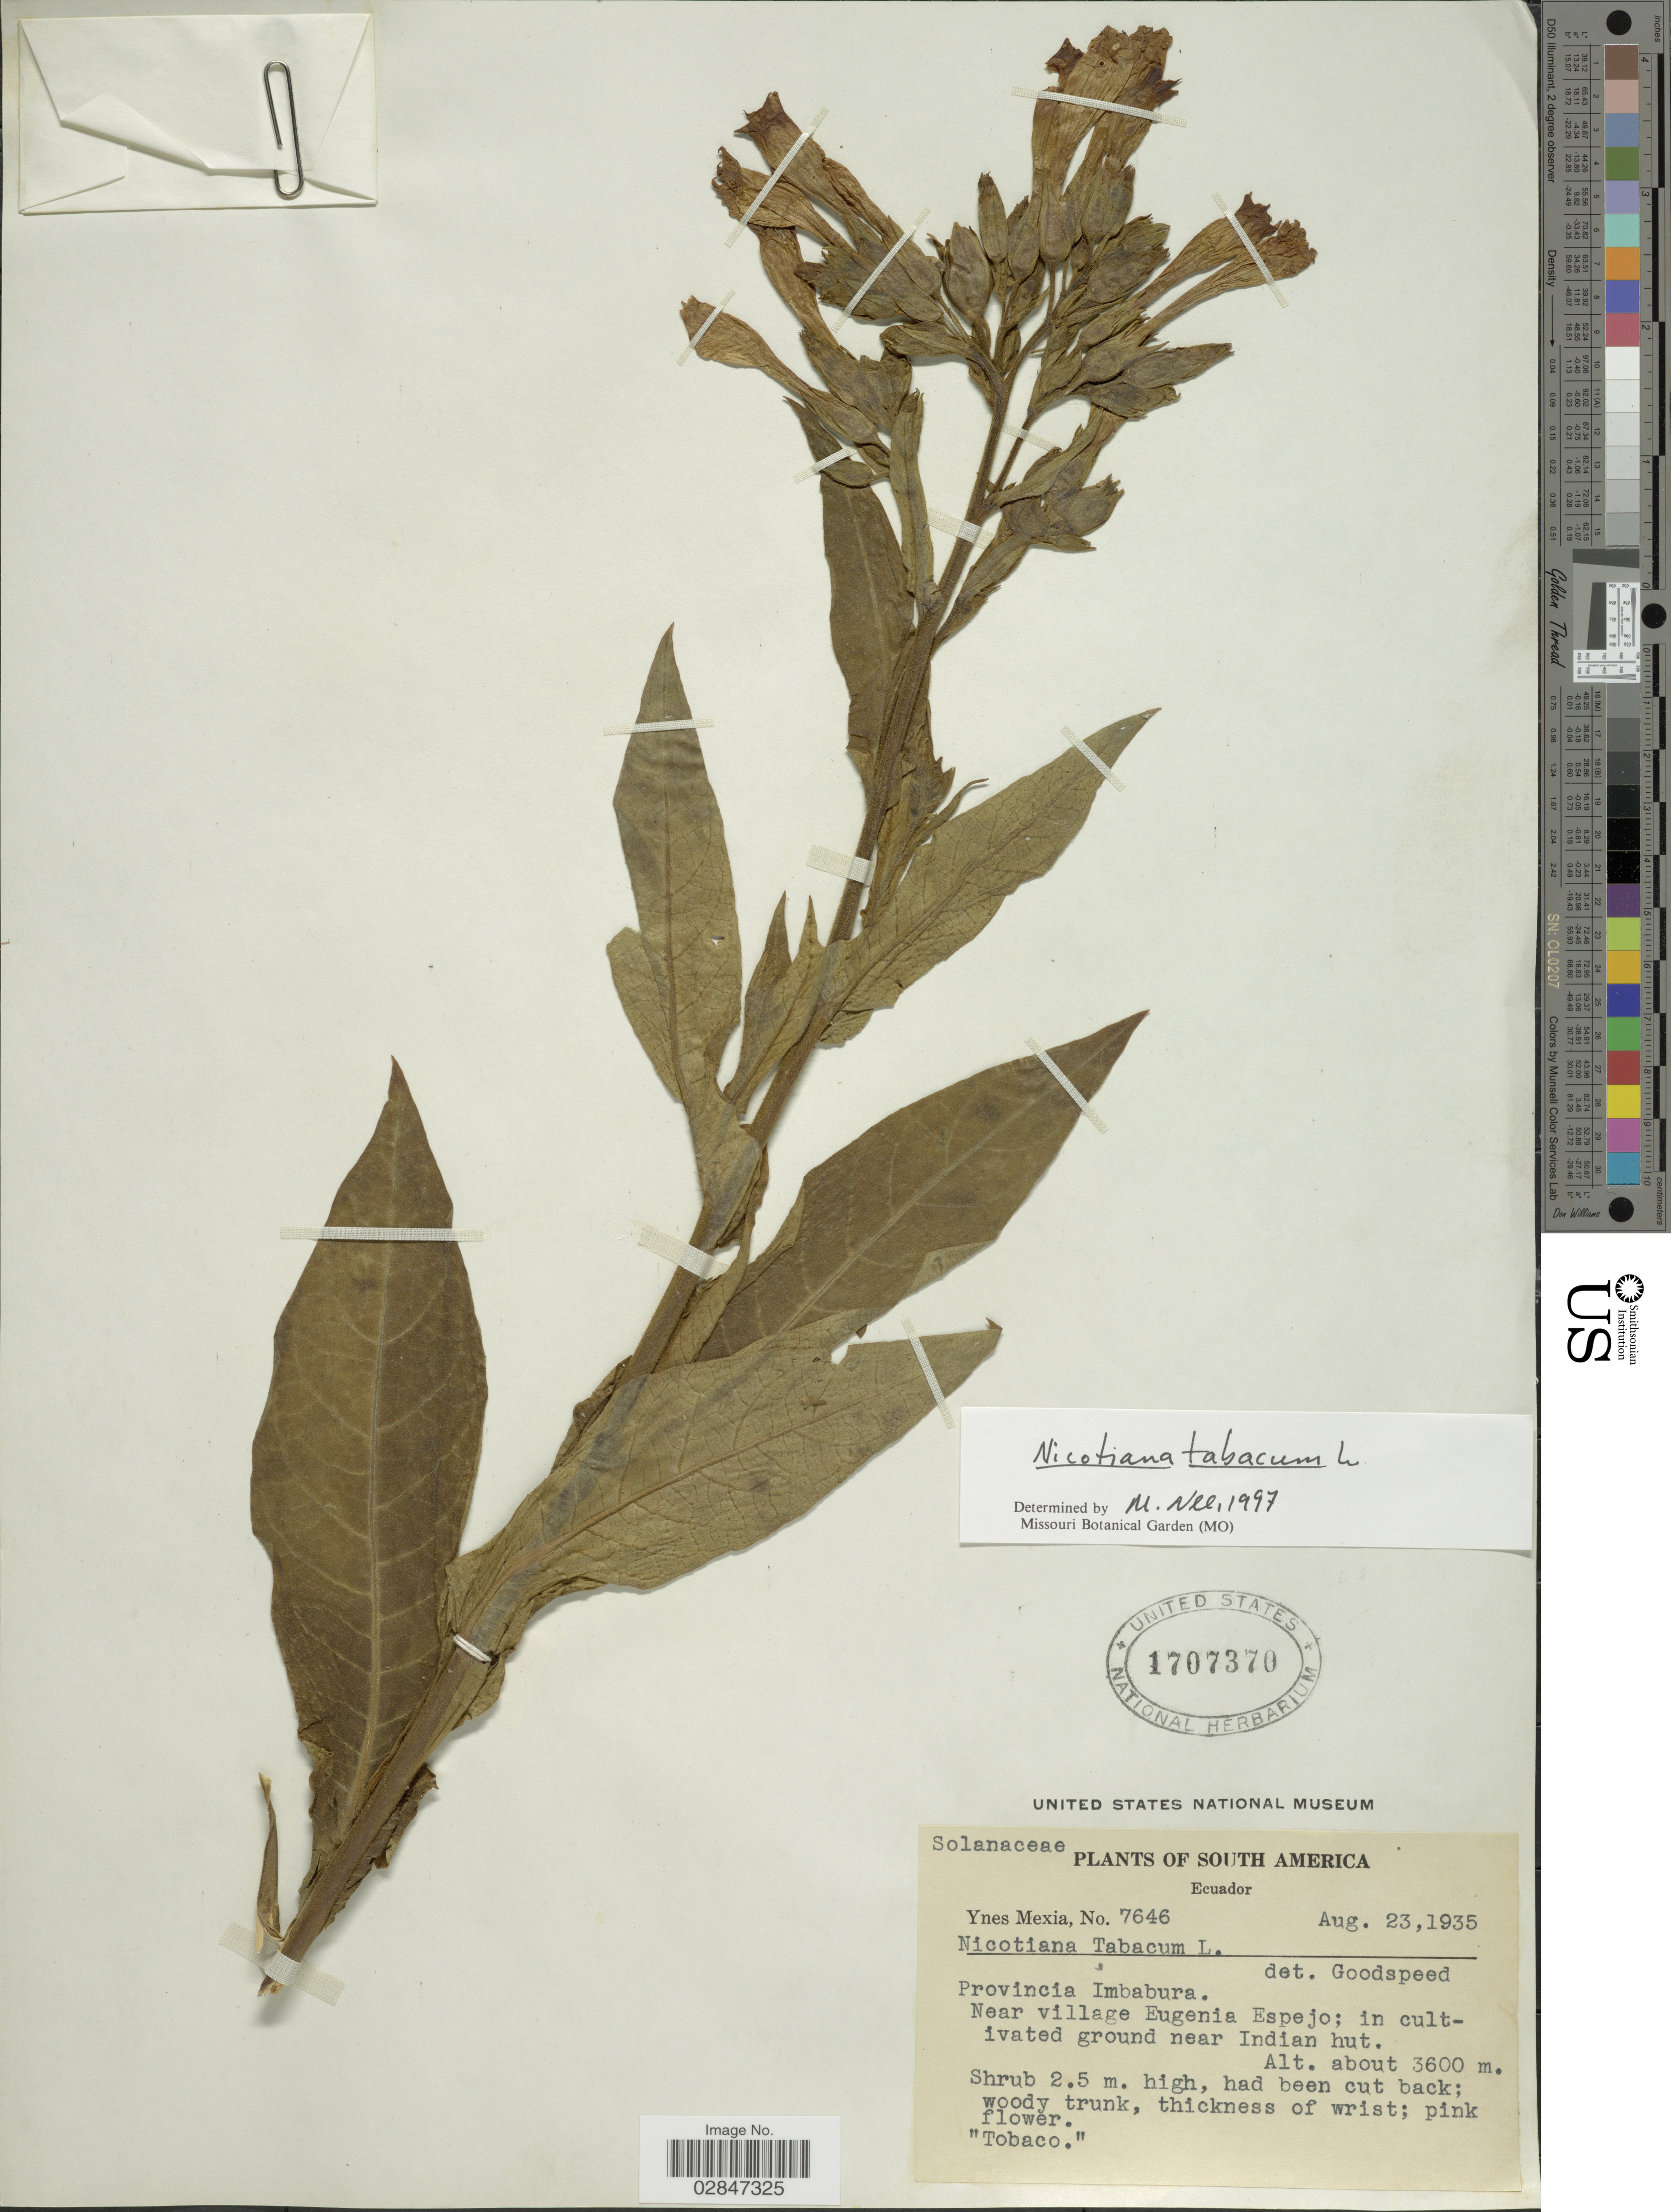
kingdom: Plantae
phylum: Tracheophyta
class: Magnoliopsida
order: Solanales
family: Solanaceae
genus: Nicotiana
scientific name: Nicotiana tabacum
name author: L.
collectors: Y. Mexia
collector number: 7646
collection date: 1935-08-23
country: Ecuador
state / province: Imbabura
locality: Provincia Imbabura, Near village Eugenia Espejo; in cultivated ground near Indian hut.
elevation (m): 3600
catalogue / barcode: US 1707370